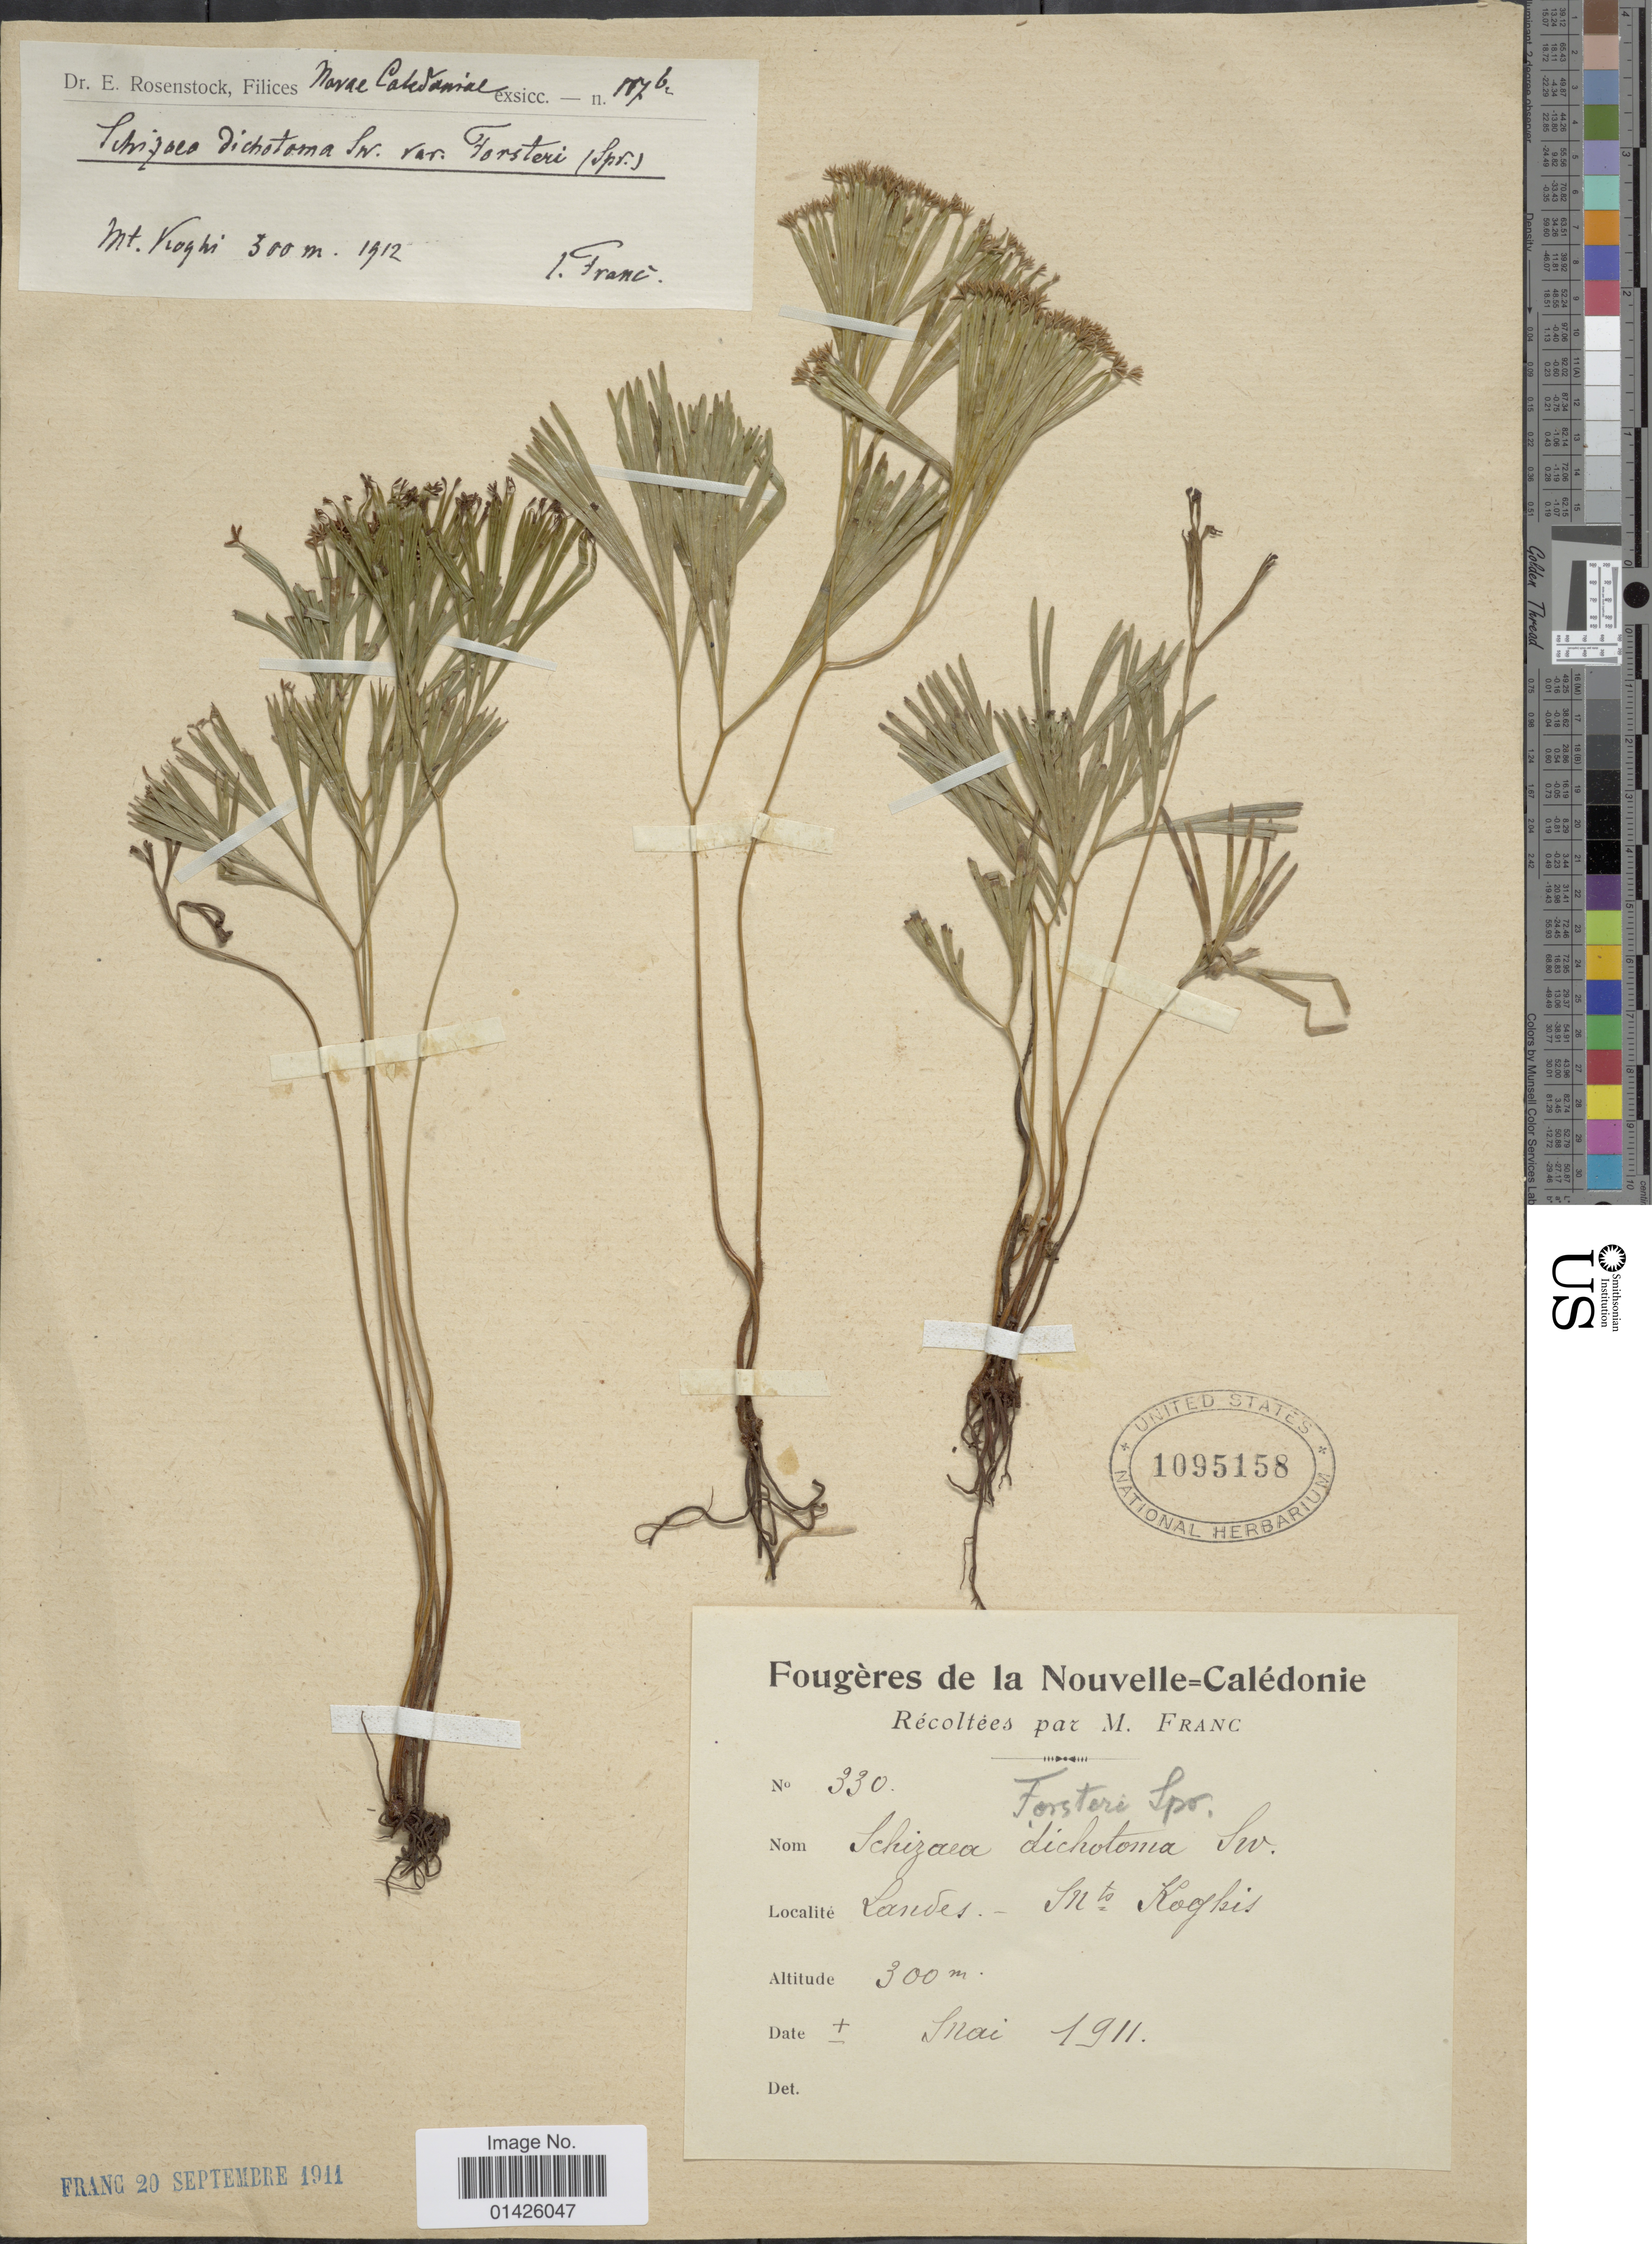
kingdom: Plantae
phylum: Tracheophyta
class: Polypodiopsida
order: Schizaeales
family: Schizaeaceae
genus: Schizaea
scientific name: Schizaea dichotoma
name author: (L.) J. Sm.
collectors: M. Franc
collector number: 330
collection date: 1911-05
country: New Caledonia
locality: Mts Koghis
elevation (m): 300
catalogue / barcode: US 1095158